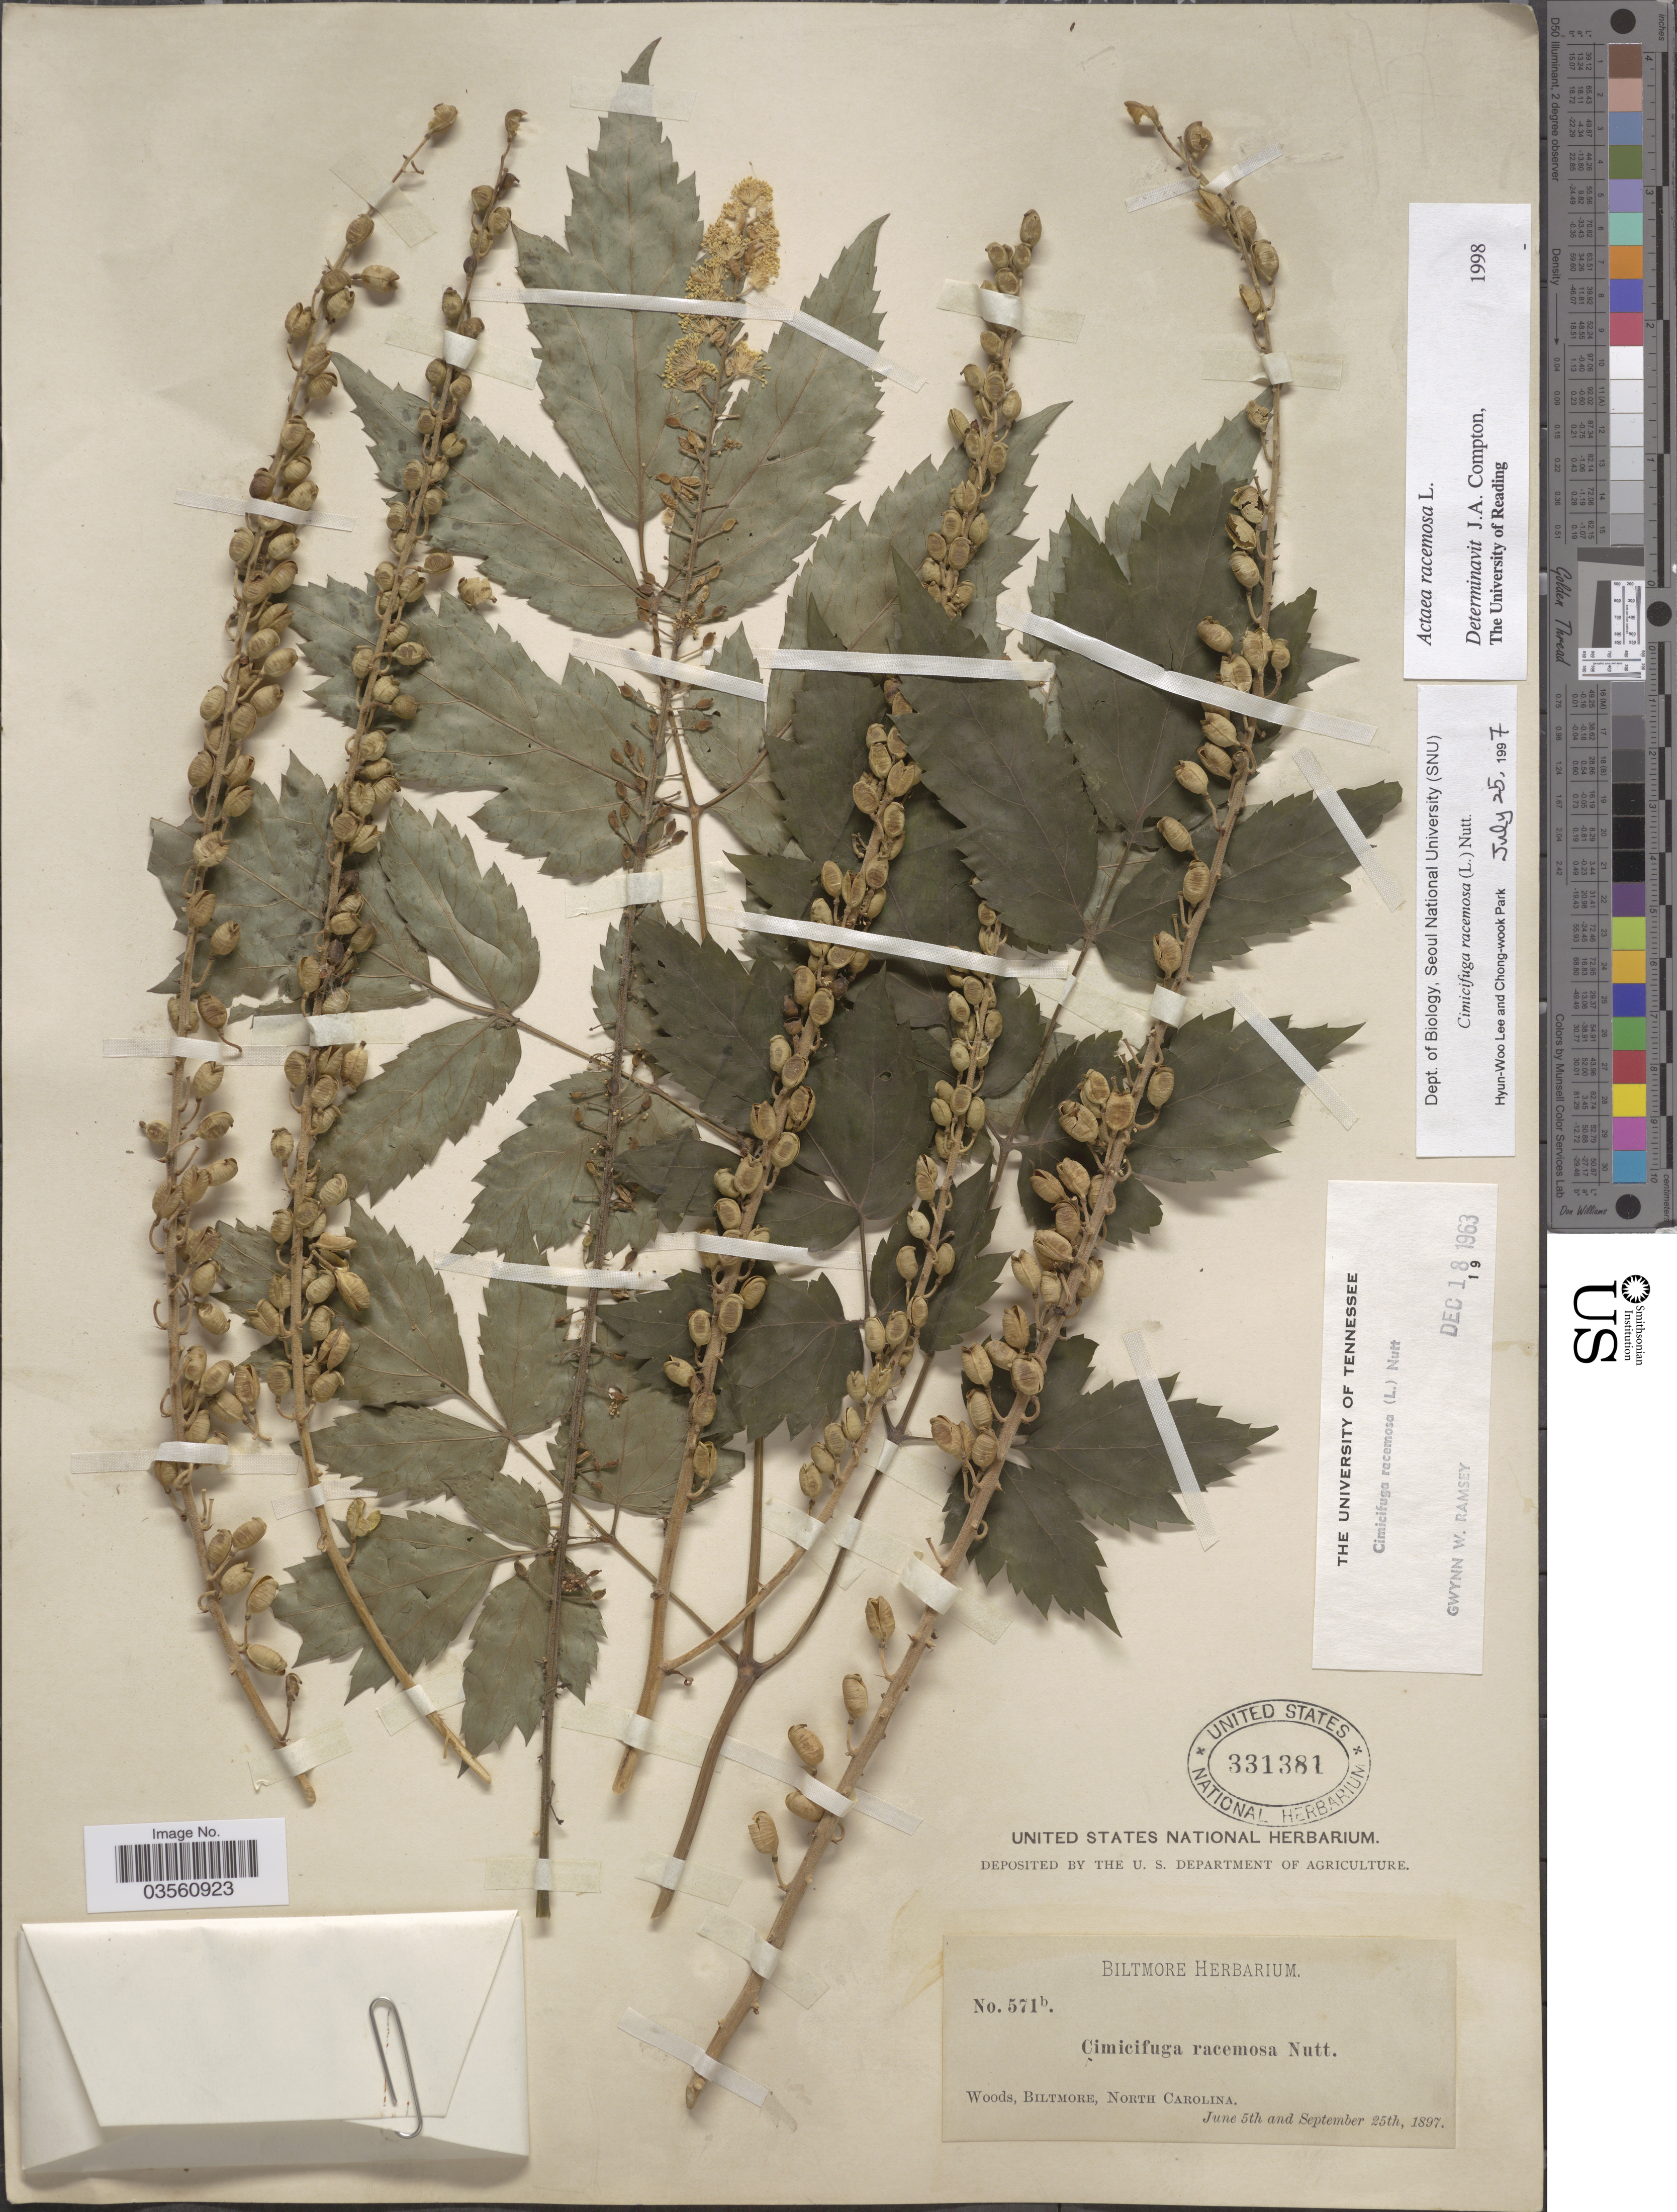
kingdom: Plantae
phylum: Tracheophyta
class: Magnoliopsida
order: Ranunculales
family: Ranunculaceae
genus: Actaea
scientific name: Actaea racemosa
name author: L.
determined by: Compton, J. A.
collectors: ex herb. Biltmore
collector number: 571b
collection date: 1897-06-05/1897-09-25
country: United States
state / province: North Carolina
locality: Woods, Biltmore.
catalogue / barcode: US 331381